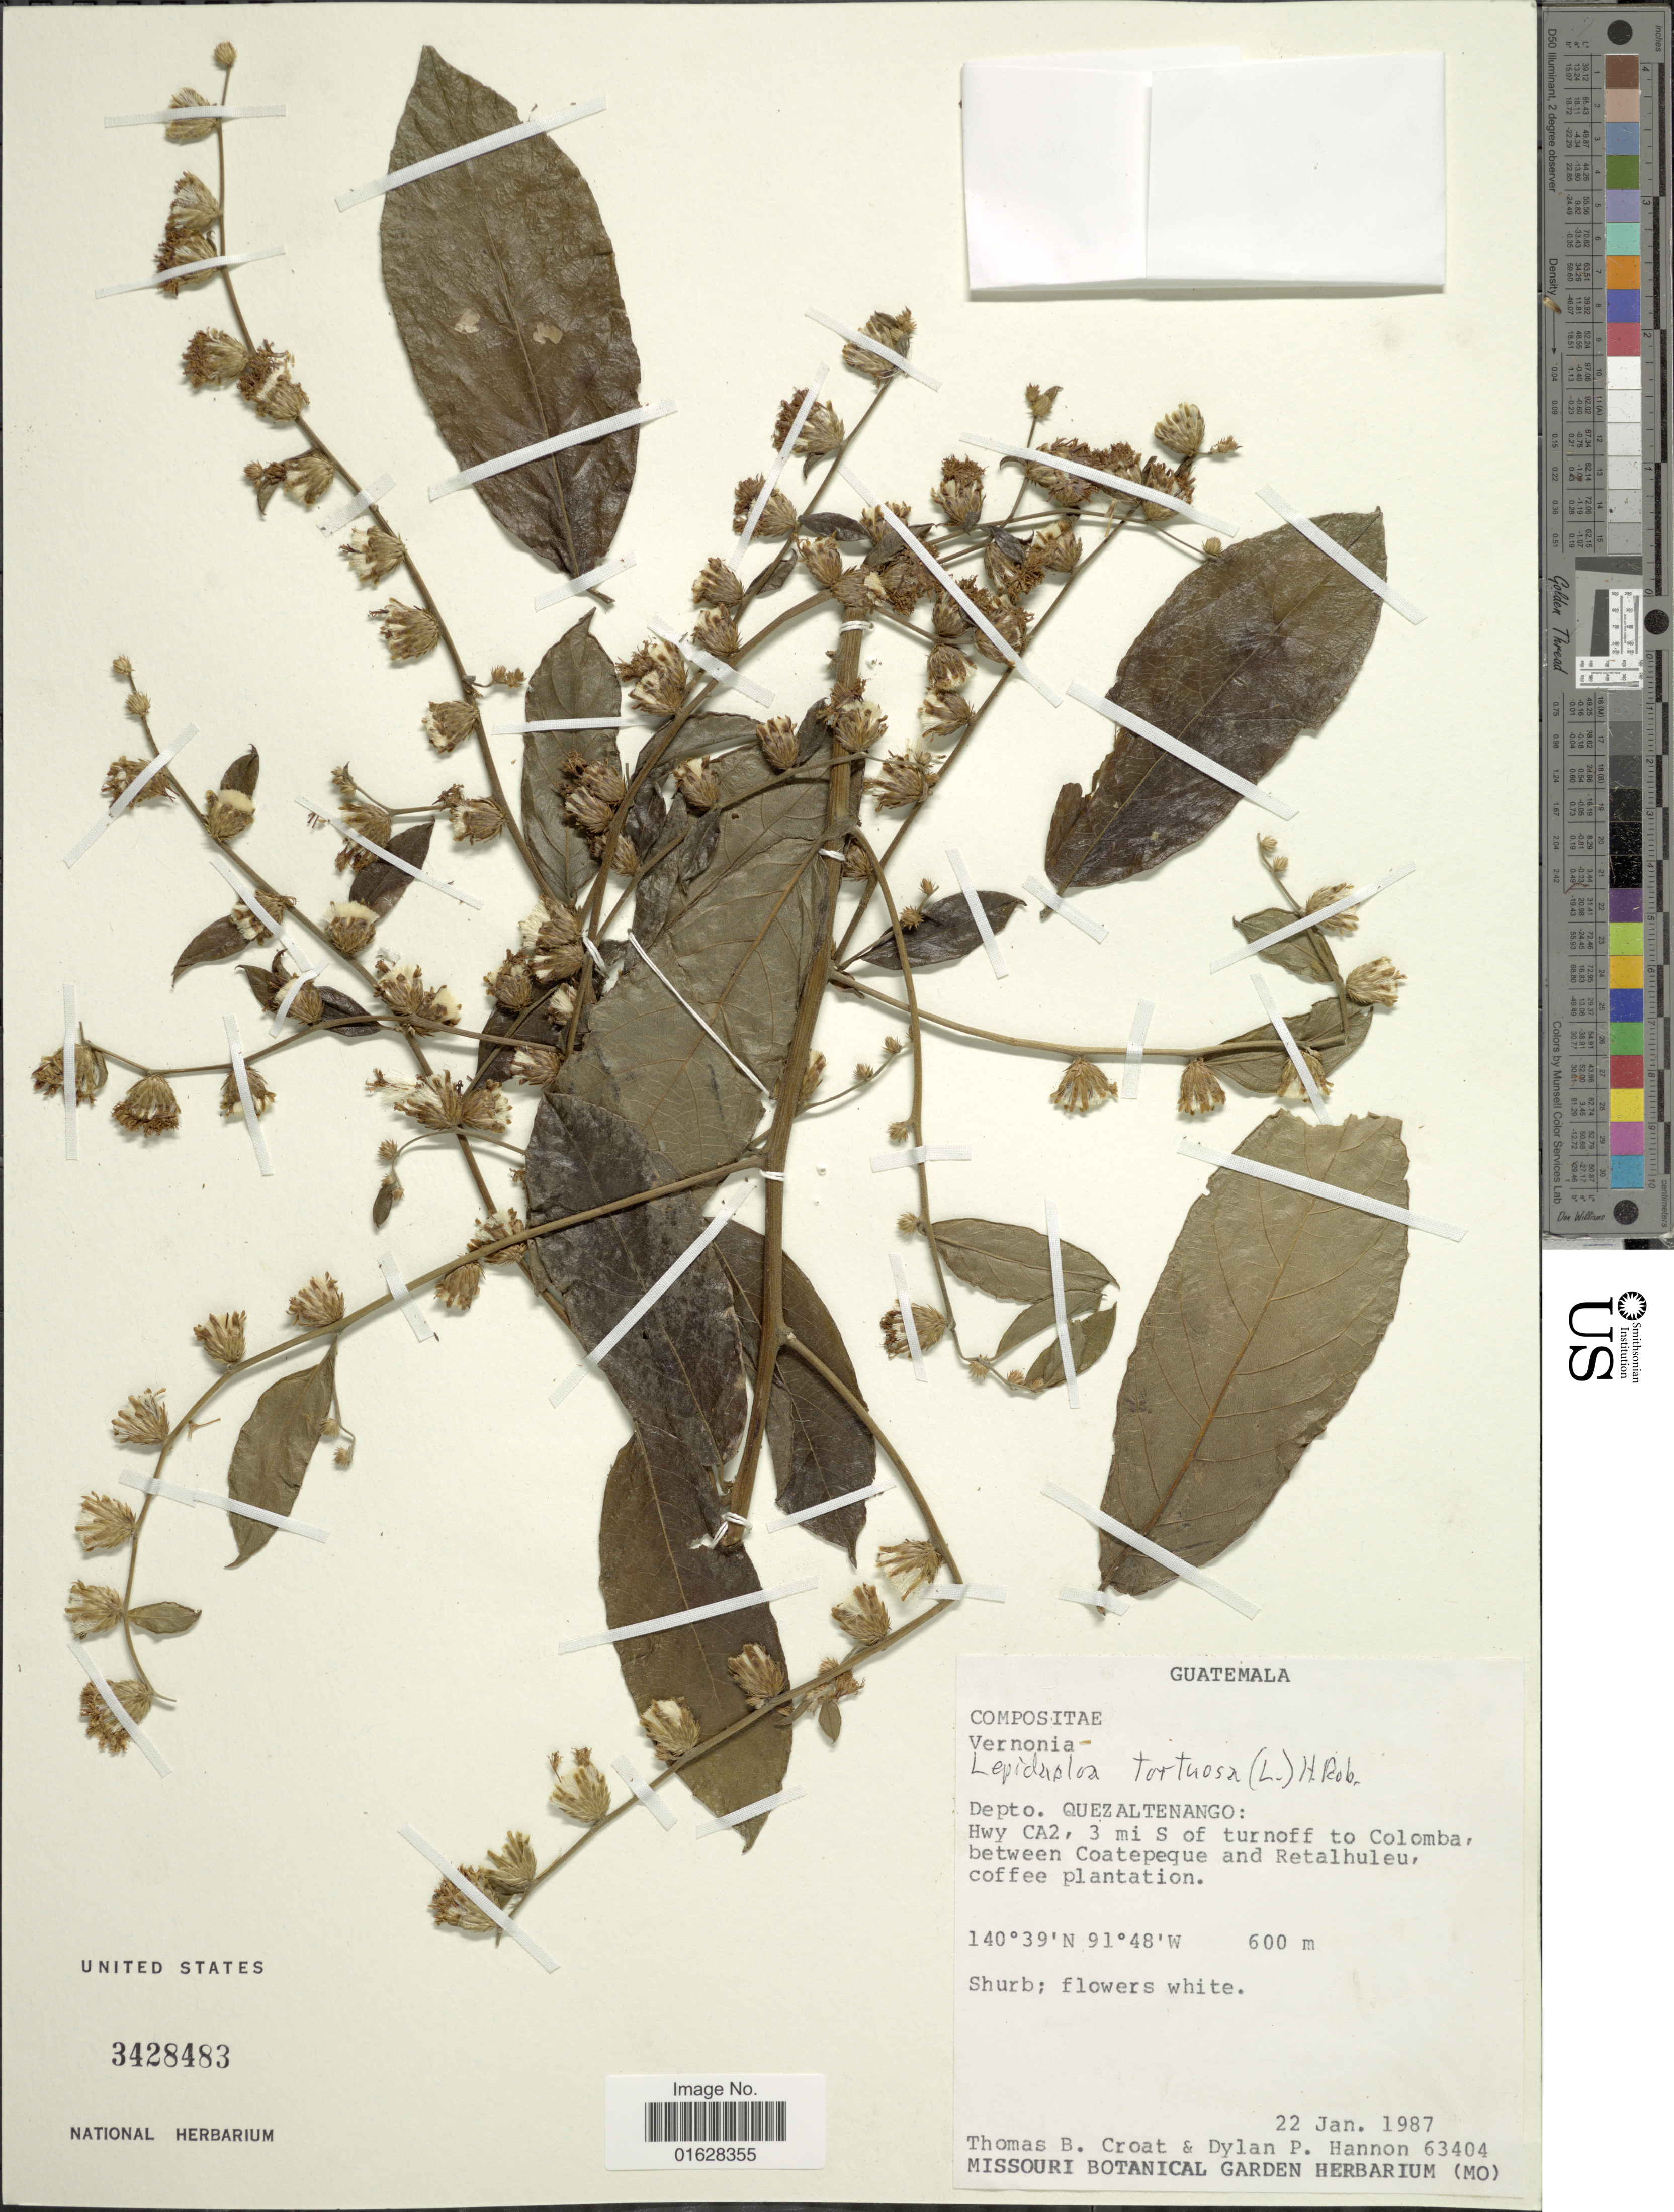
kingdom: Plantae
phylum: Tracheophyta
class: Magnoliopsida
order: Asterales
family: Asteraceae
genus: Lepidaploa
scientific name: Lepidaploa tortuosa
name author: (L.) H. Rob.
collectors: T. B. Croat & D. Hannon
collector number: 63404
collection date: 1987-01-22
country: Guatemala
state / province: Quetzaltenango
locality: Hwy CA2, 3 mi S of turnoff to Colomba, between Coatepeque and Retalhuleu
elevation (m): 600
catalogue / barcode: US 3428483